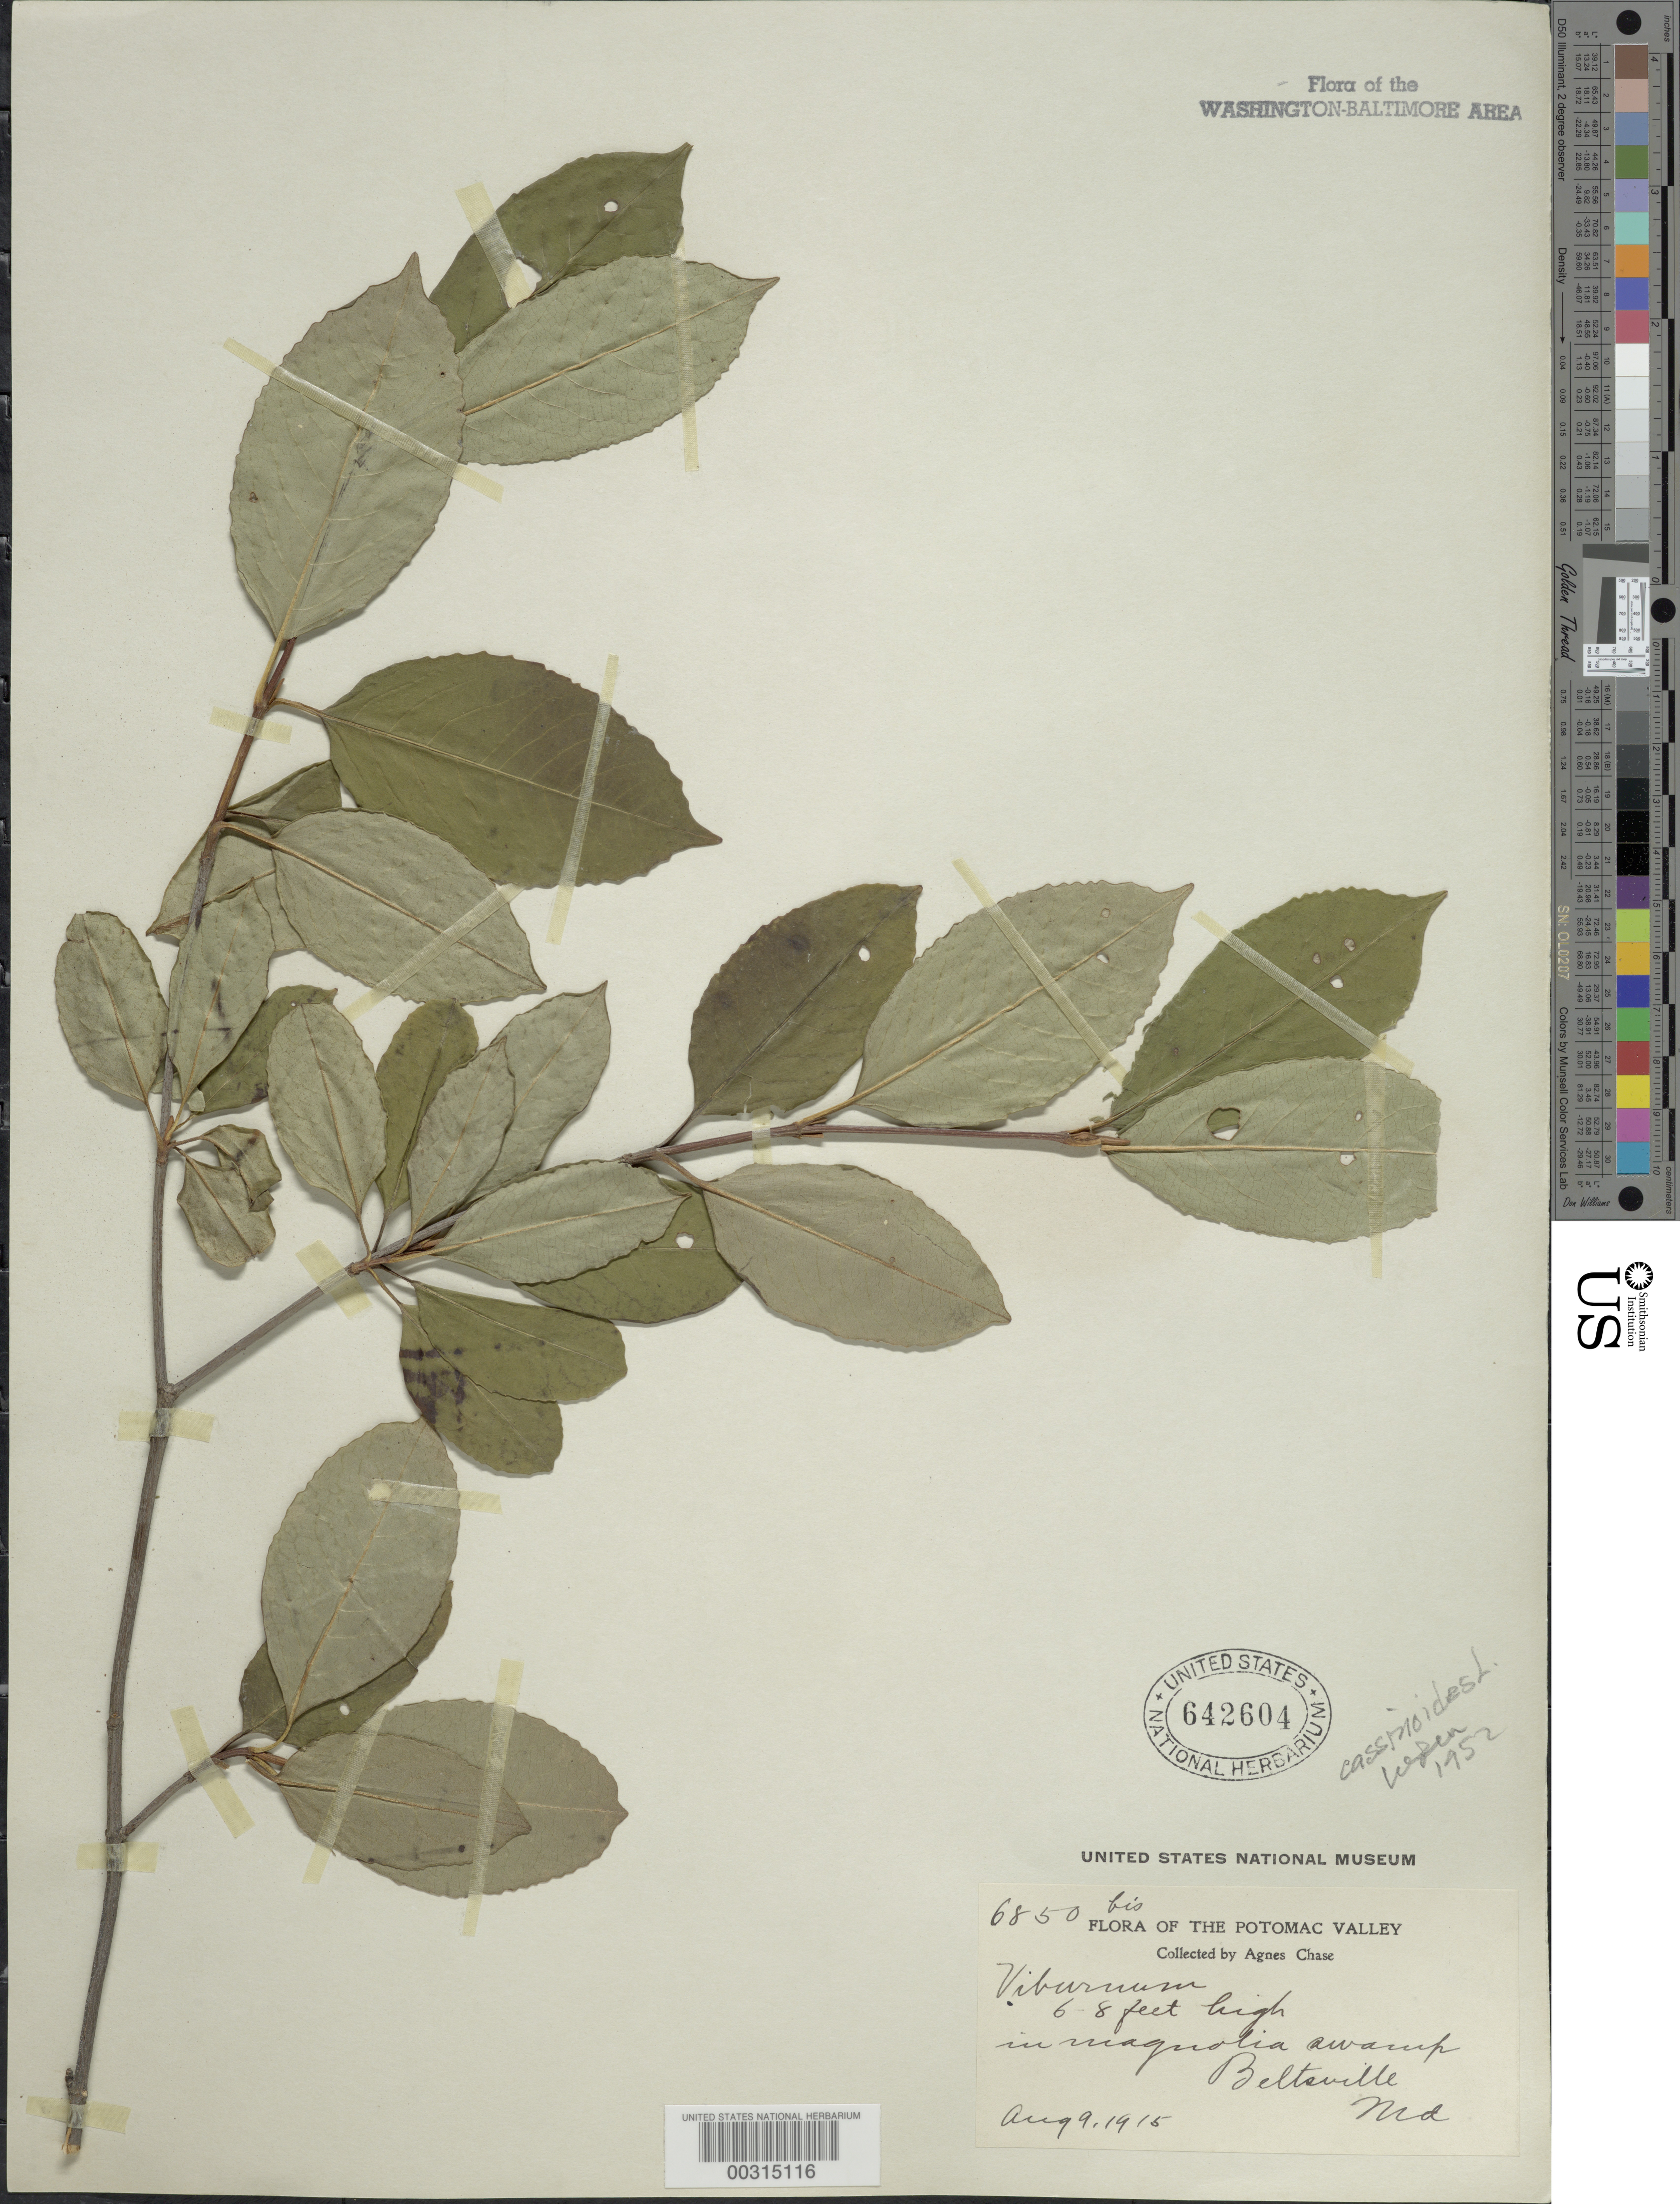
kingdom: Plantae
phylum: Tracheophyta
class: Magnoliopsida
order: Dipsacales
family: Viburnaceae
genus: Viburnum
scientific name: Viburnum cassinoides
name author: L.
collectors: A. Chase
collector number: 6850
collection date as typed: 09 Aug 1915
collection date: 1915-08-09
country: United States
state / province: Maryland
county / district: Prince George's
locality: Beltsville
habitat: In magnolia swamp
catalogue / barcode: US 642604